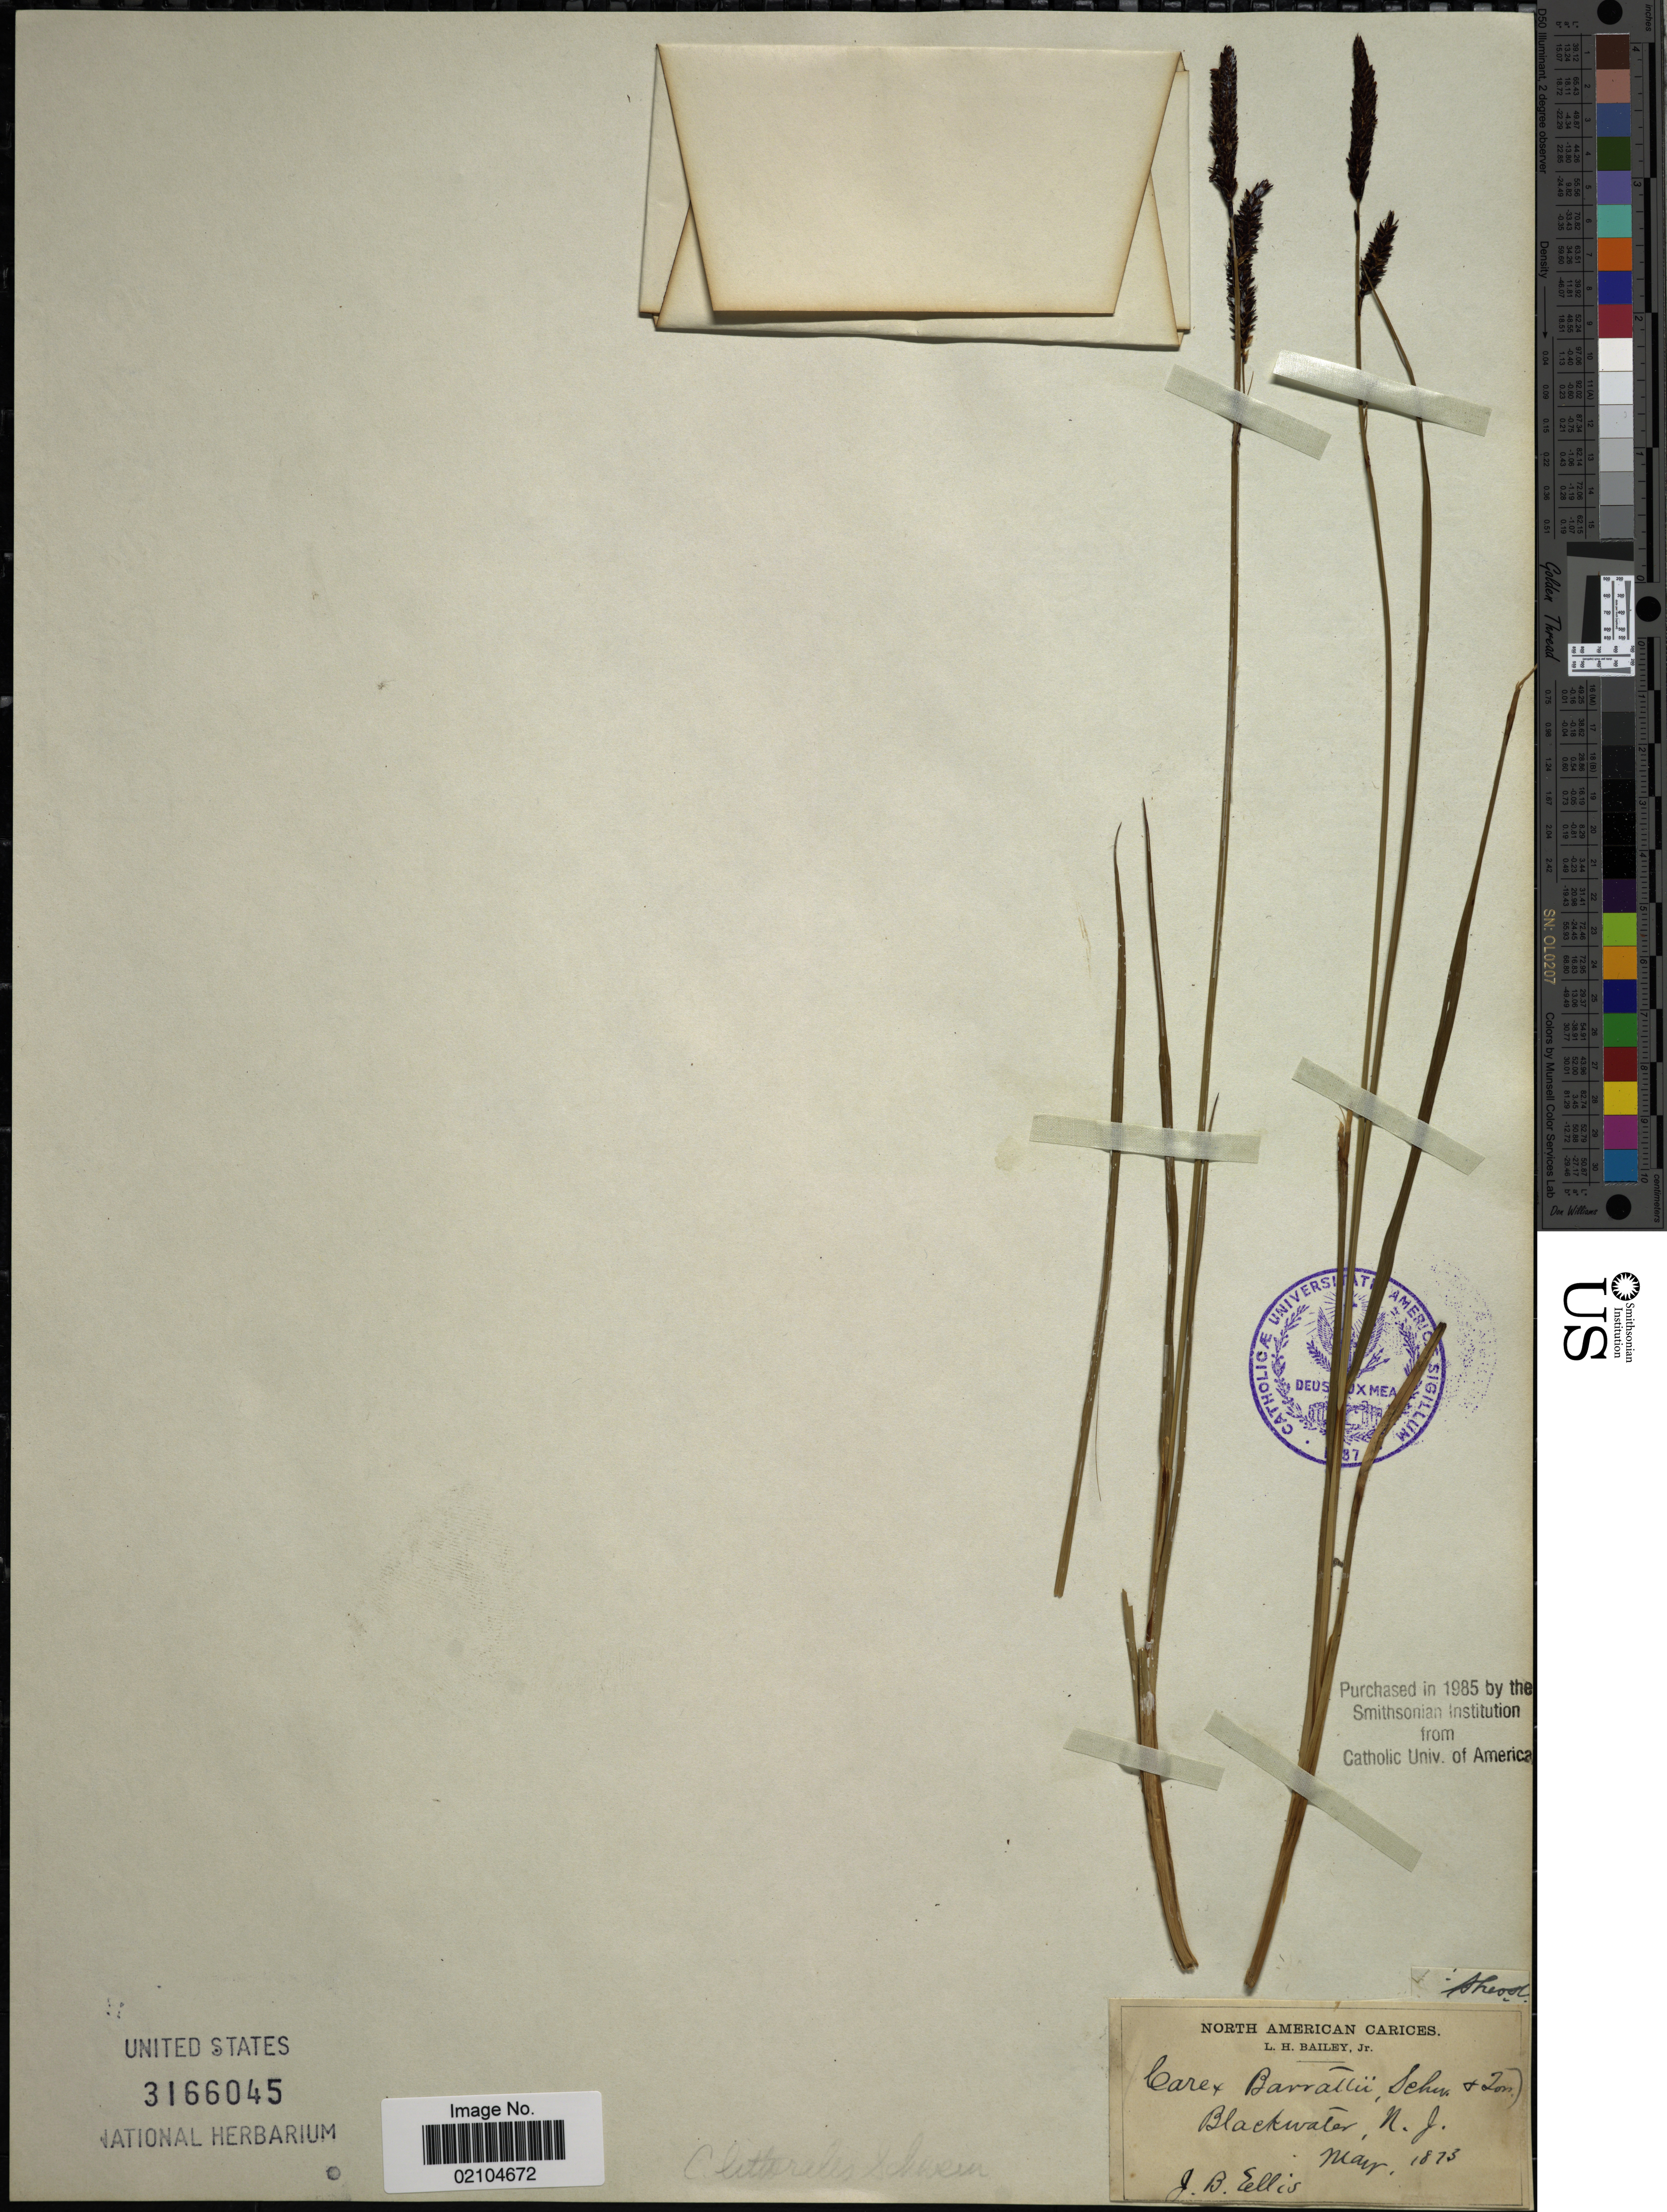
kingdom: Plantae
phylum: Tracheophyta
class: Liliopsida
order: Poales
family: Cyperaceae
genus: Carex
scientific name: Carex barrattii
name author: Torr. ex Schwein.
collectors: J. B. Ellis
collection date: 1873-03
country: United States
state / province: New Jersey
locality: Blackwater, N. J.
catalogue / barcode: US 3166045